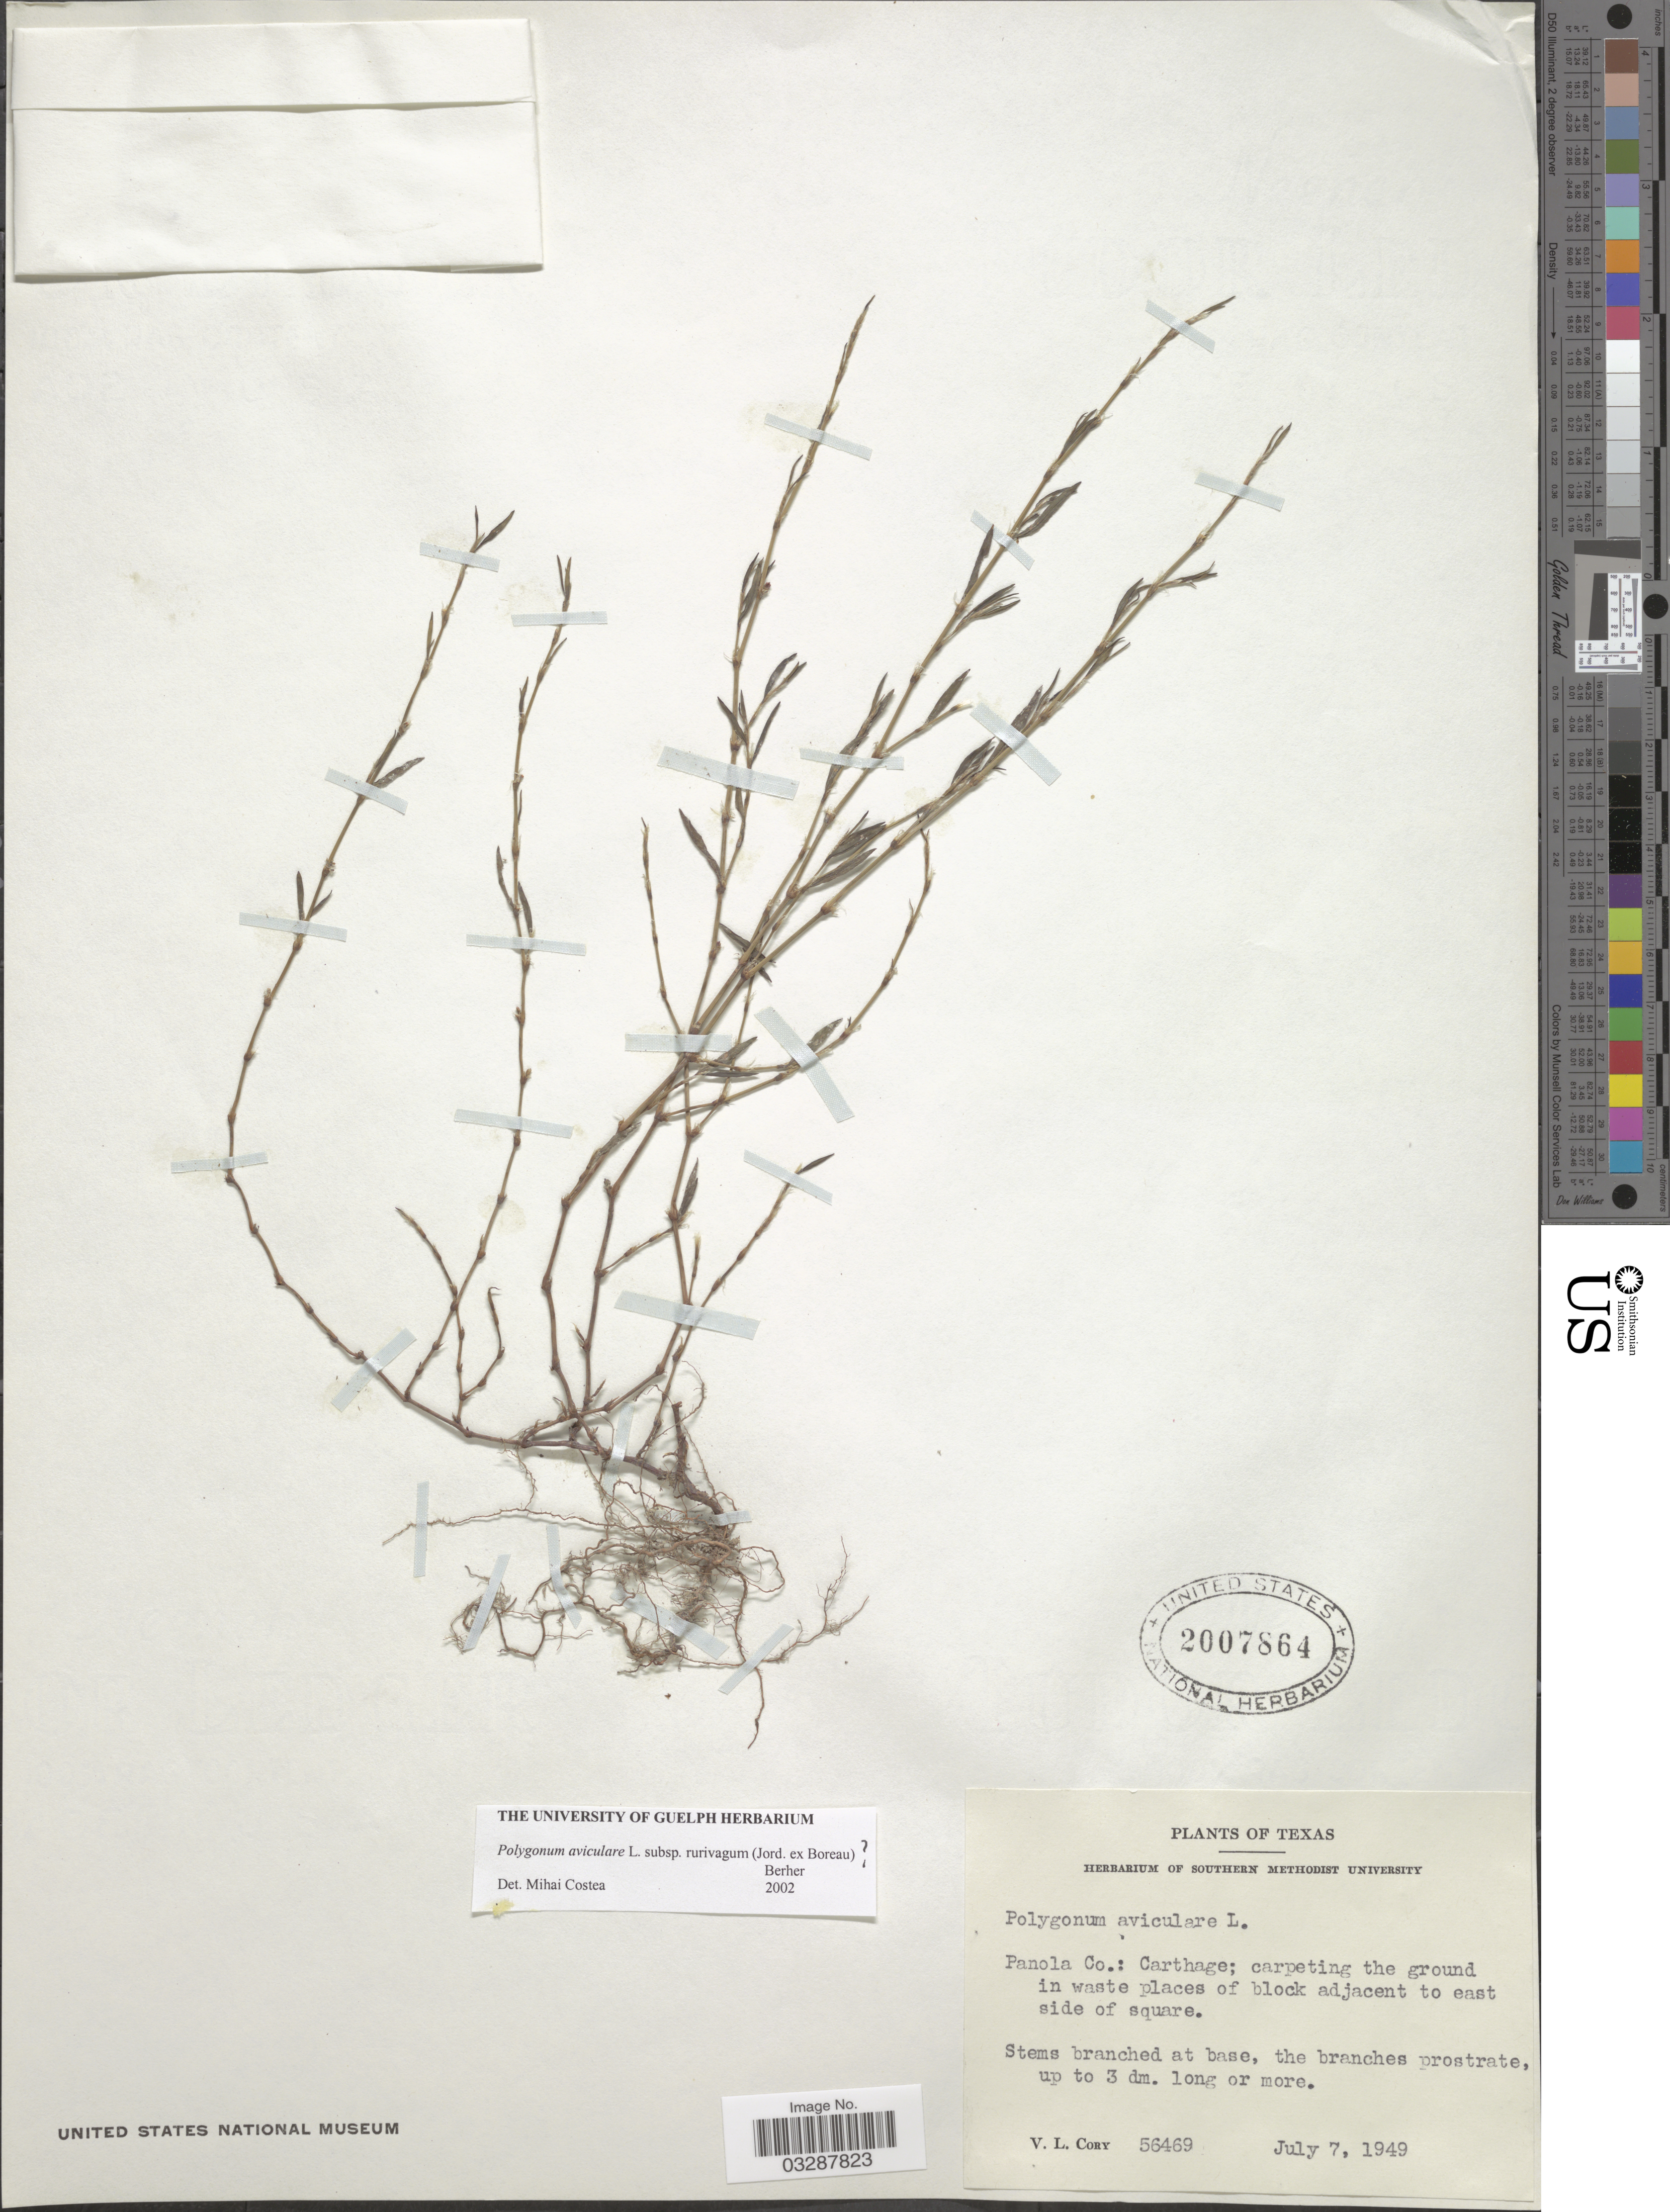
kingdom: Plantae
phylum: Tracheophyta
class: Magnoliopsida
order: Caryophyllales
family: Polygonaceae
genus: Polygonum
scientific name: Polygonum aviculare subsp. rurivagum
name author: (Jord. ex Boreau) O. Bolòs & Vigo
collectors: V. Cory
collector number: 56469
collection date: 1949-07-07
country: United States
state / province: Texas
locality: Panola Co.: Carthage: carpeting the ground in waste places of block adjacent to east side of square.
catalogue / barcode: US 2007864